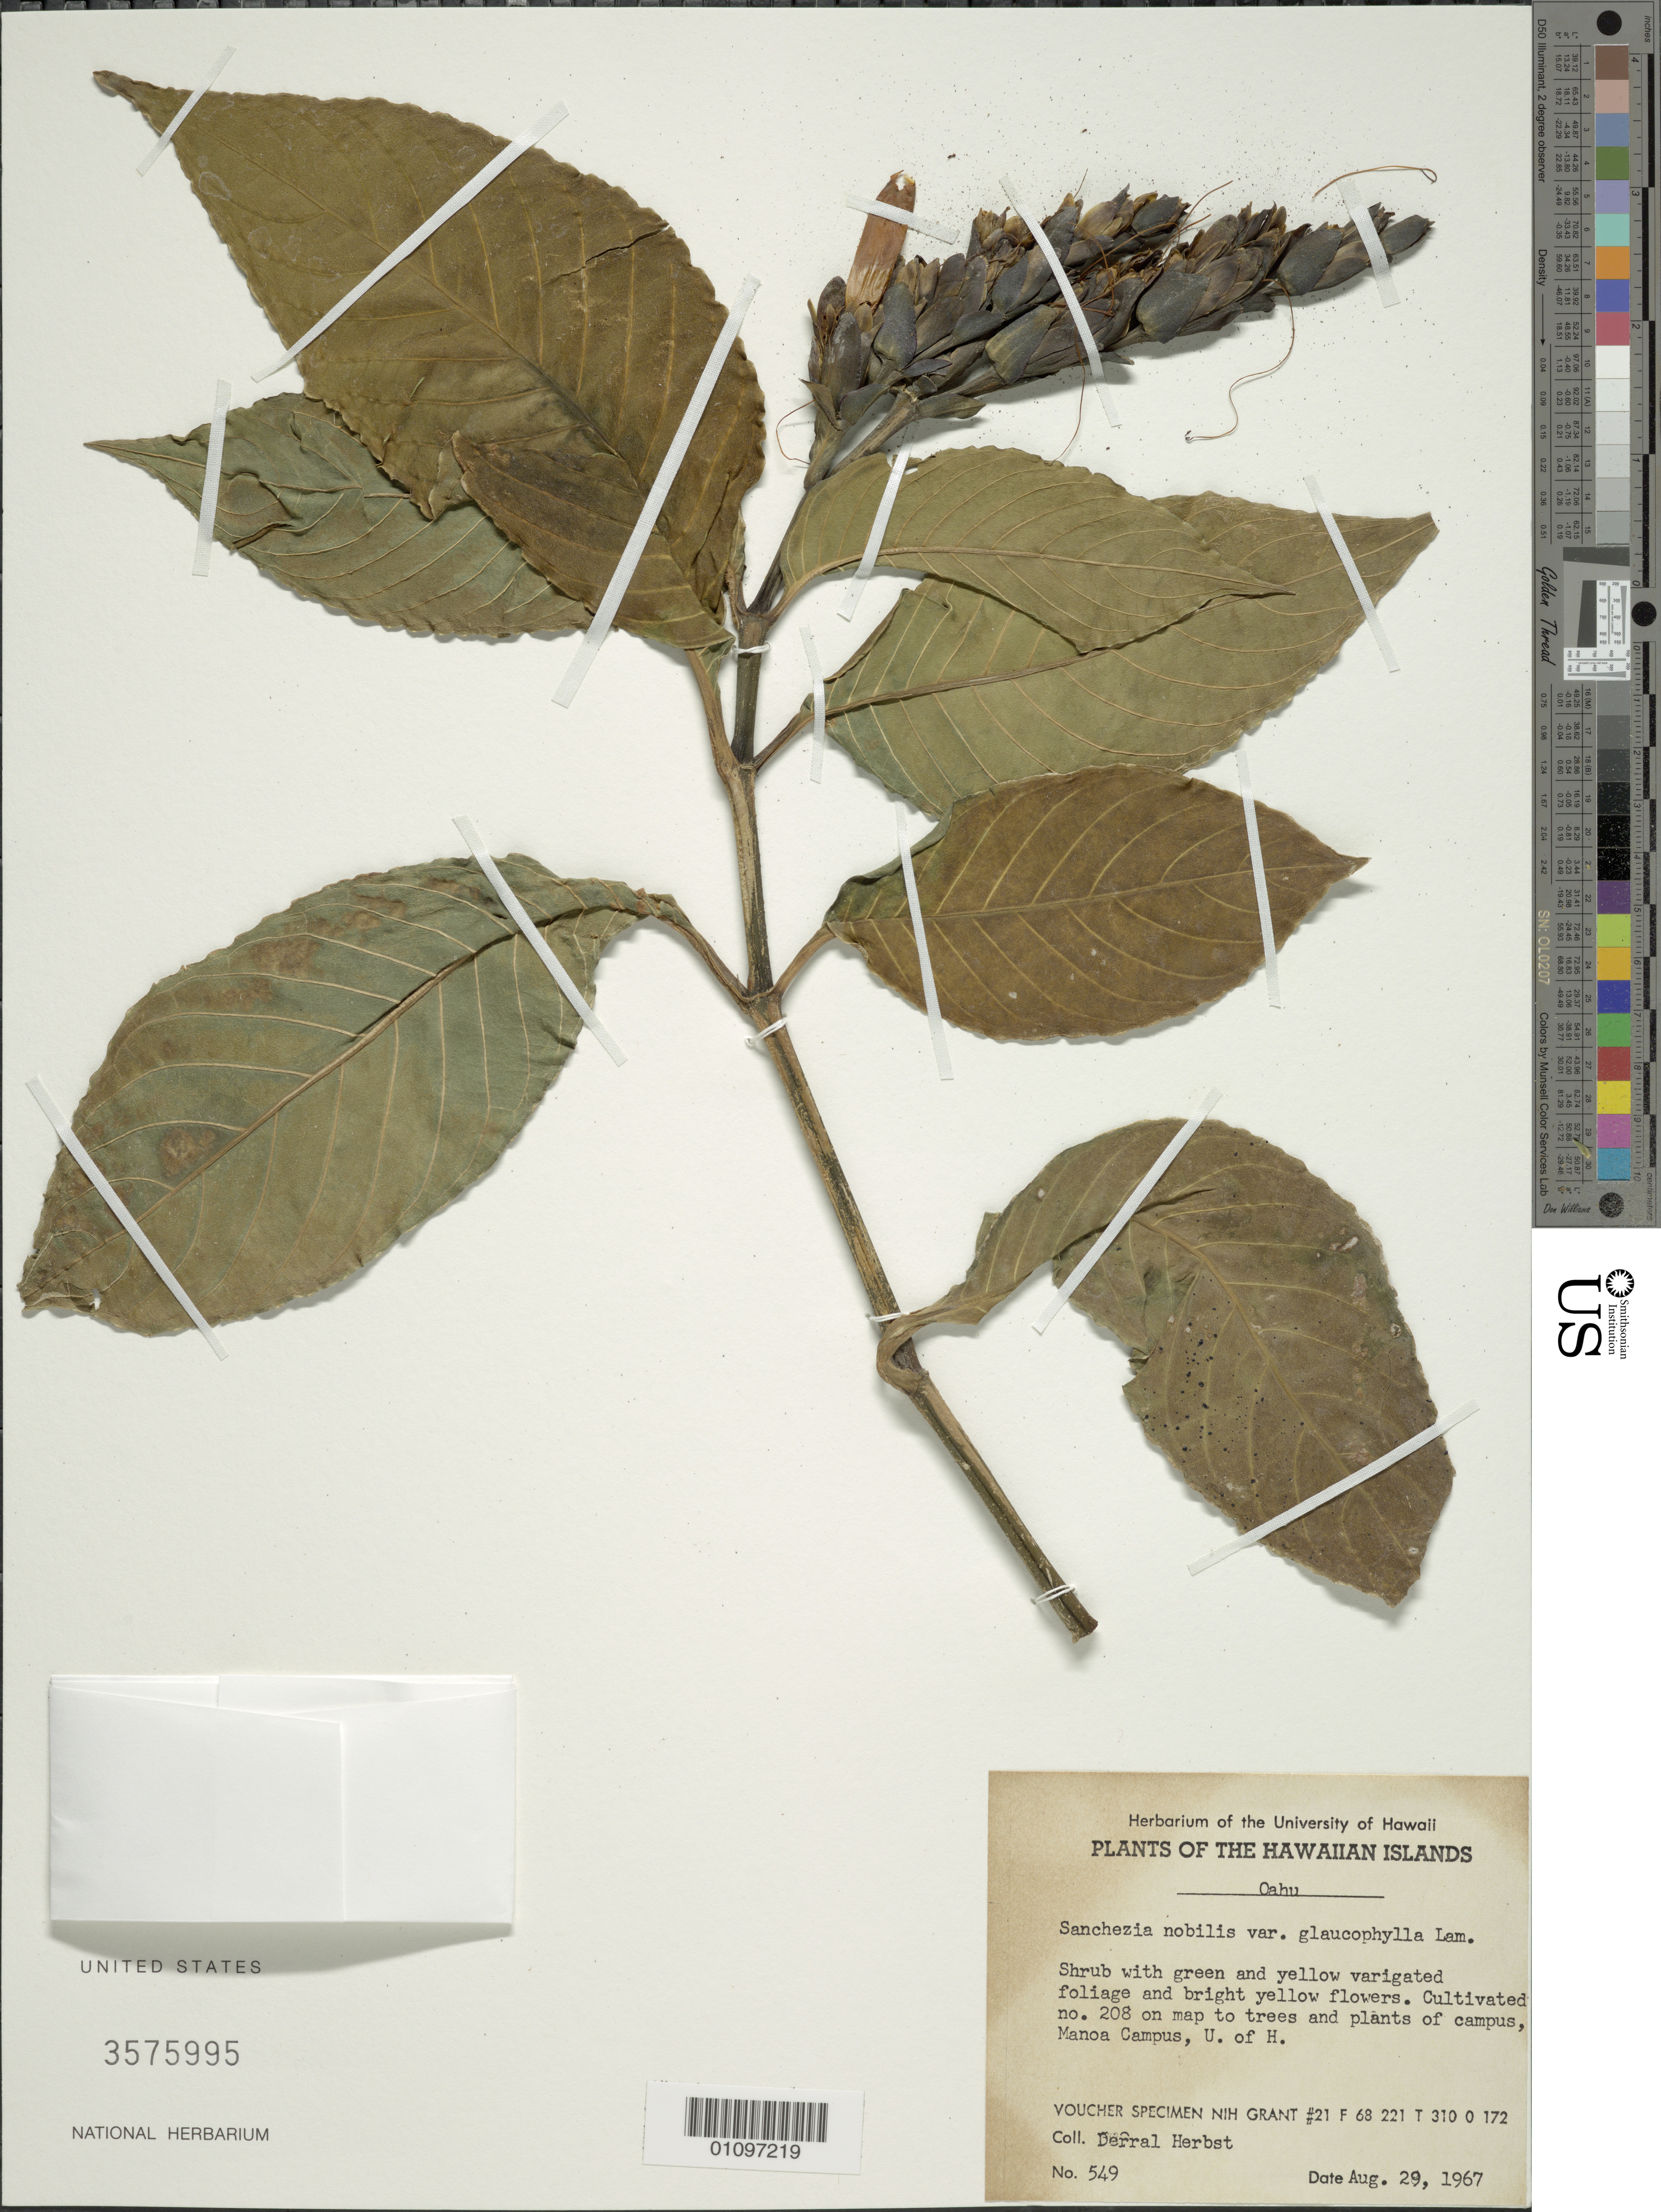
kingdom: Plantae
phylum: Tracheophyta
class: Magnoliopsida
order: Lamiales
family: Acanthaceae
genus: Sanchezia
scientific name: Sanchezia parvibracteata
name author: Sprague & Hutch.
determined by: Azevedo, Igor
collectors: D. R. Herbst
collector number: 549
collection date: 1967-08-29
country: United States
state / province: Hawaii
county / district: Honolulu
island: Oahu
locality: University of Hawaii Manoa Campus, number 208 on map of campus trees and plants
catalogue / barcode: US 3575995